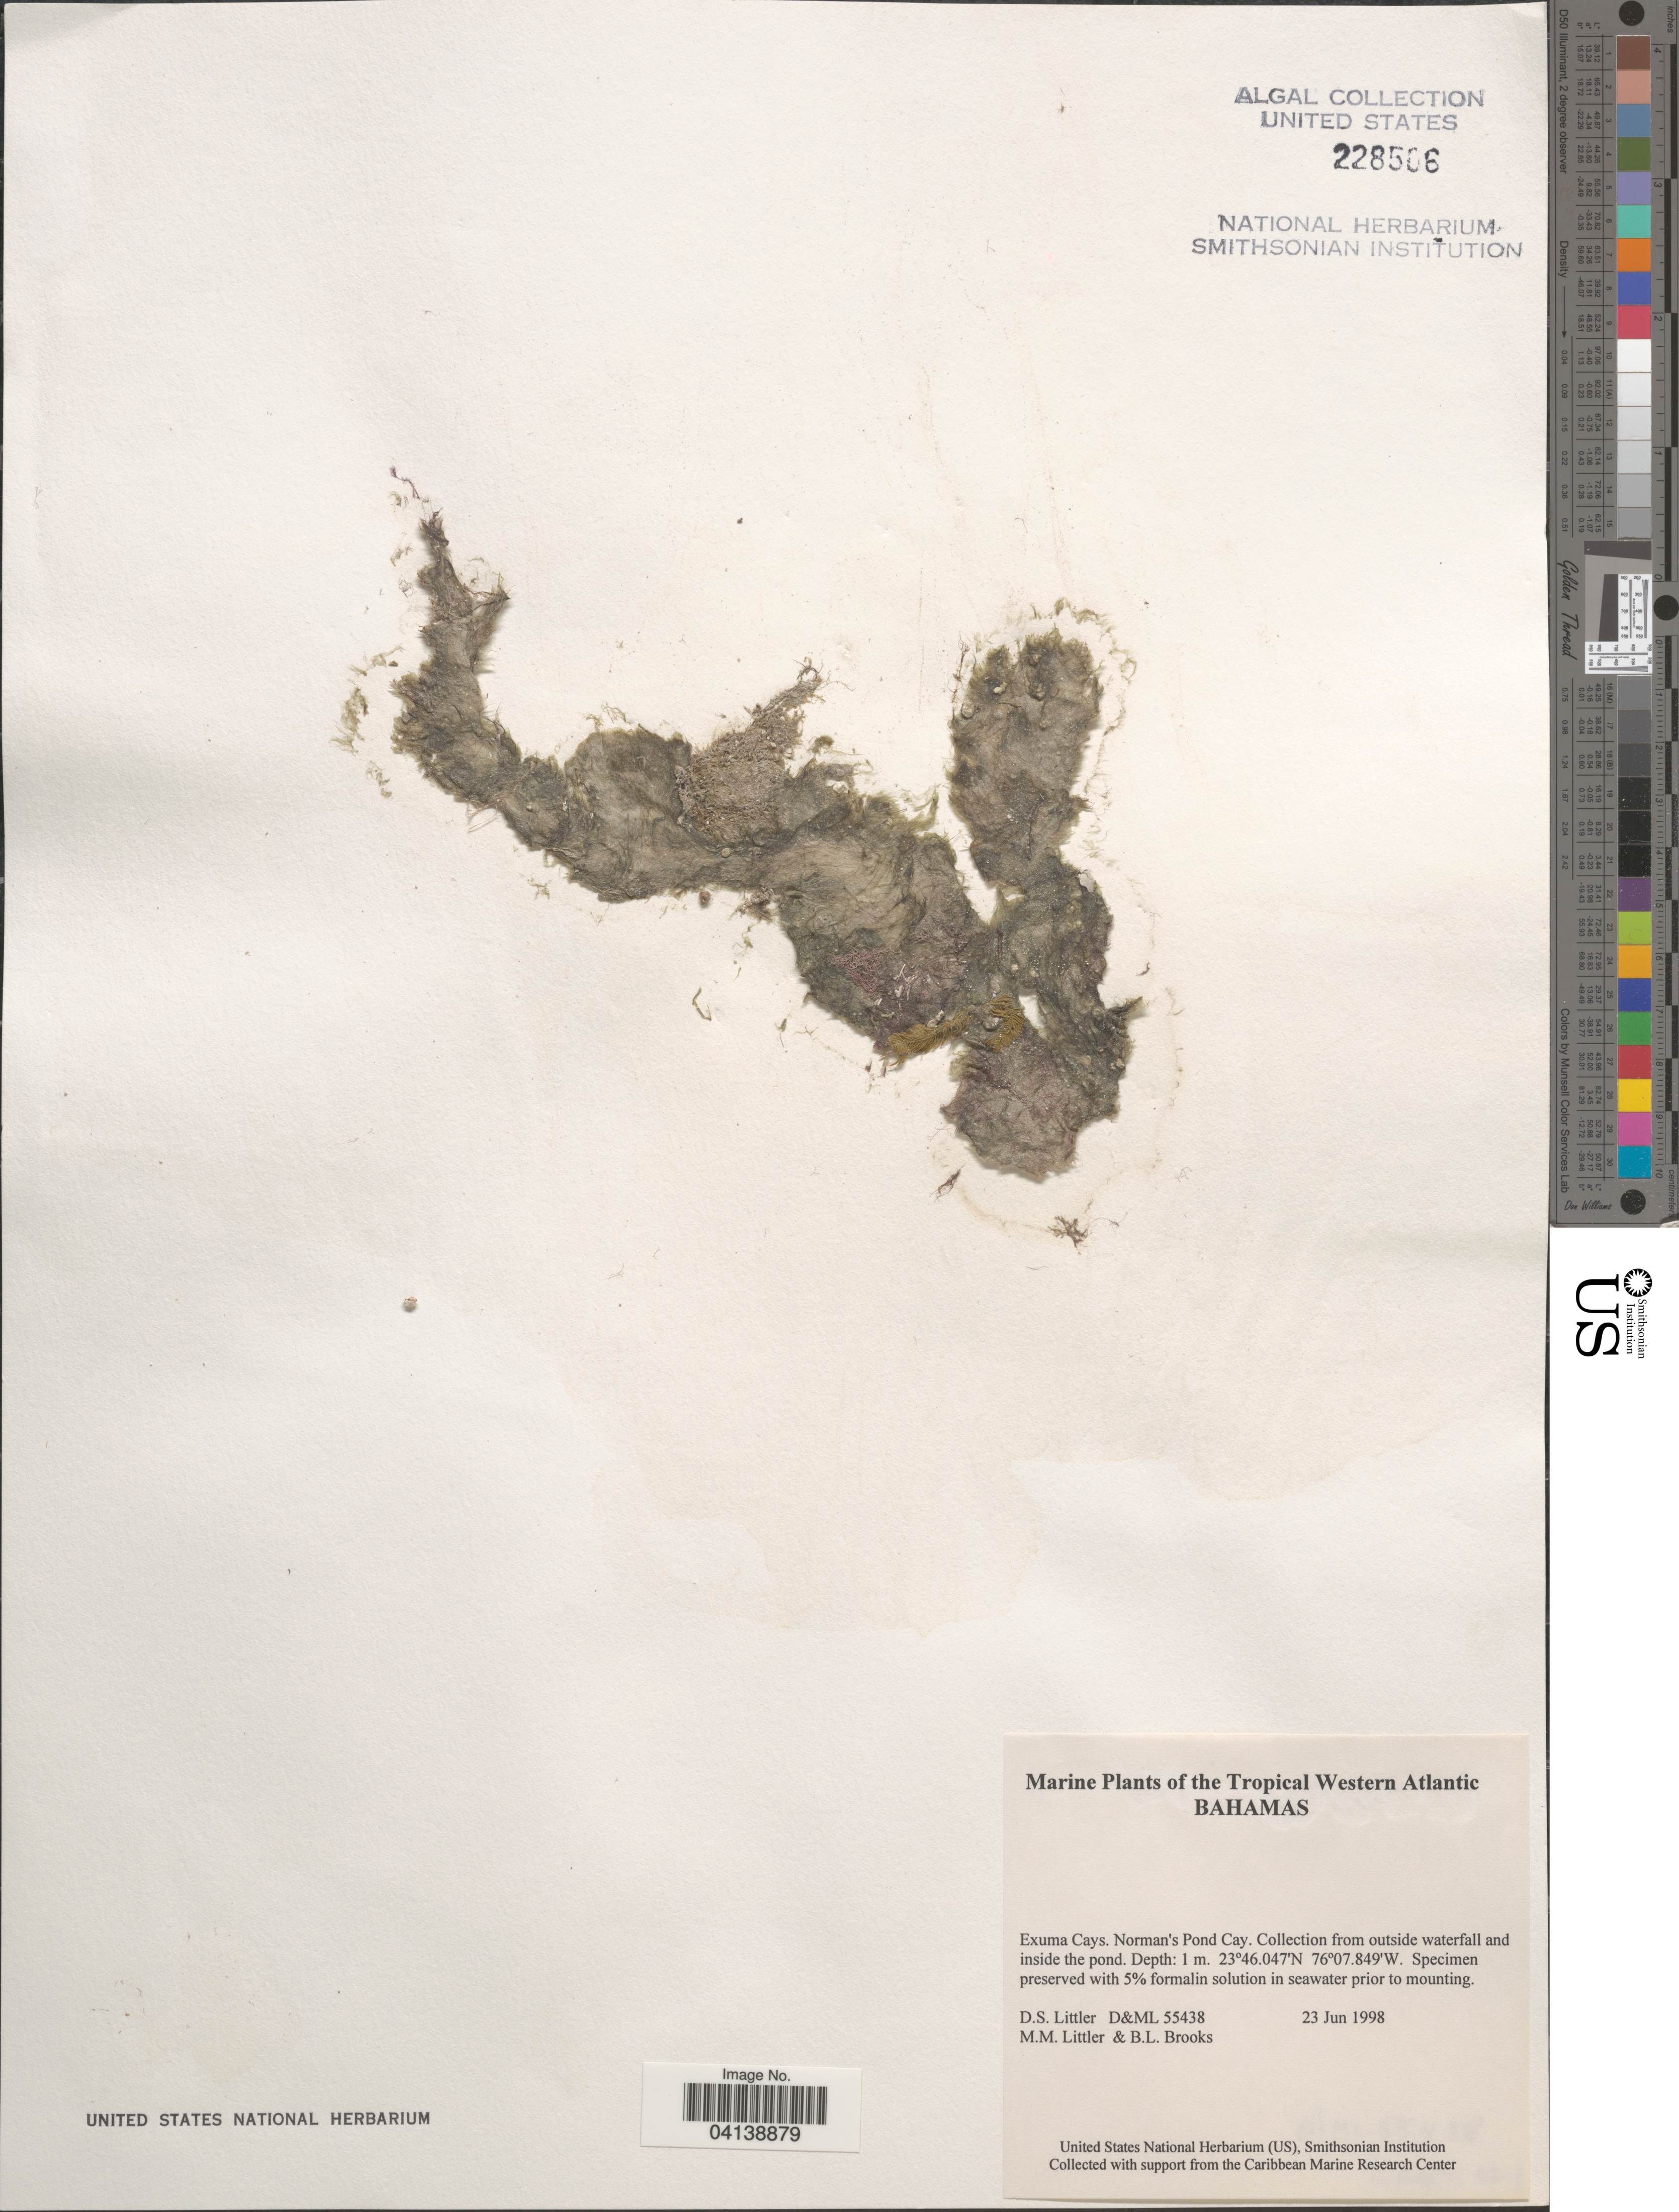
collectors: D. S. Littler & B. Brooks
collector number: D&ML55438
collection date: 1998-06-23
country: Bahamas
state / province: Exuma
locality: The Tropical Western Atlantic. Exuma Cays. Norman's Pond Cay. Collection from outside waterfall and inside the pond.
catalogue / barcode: US 228506